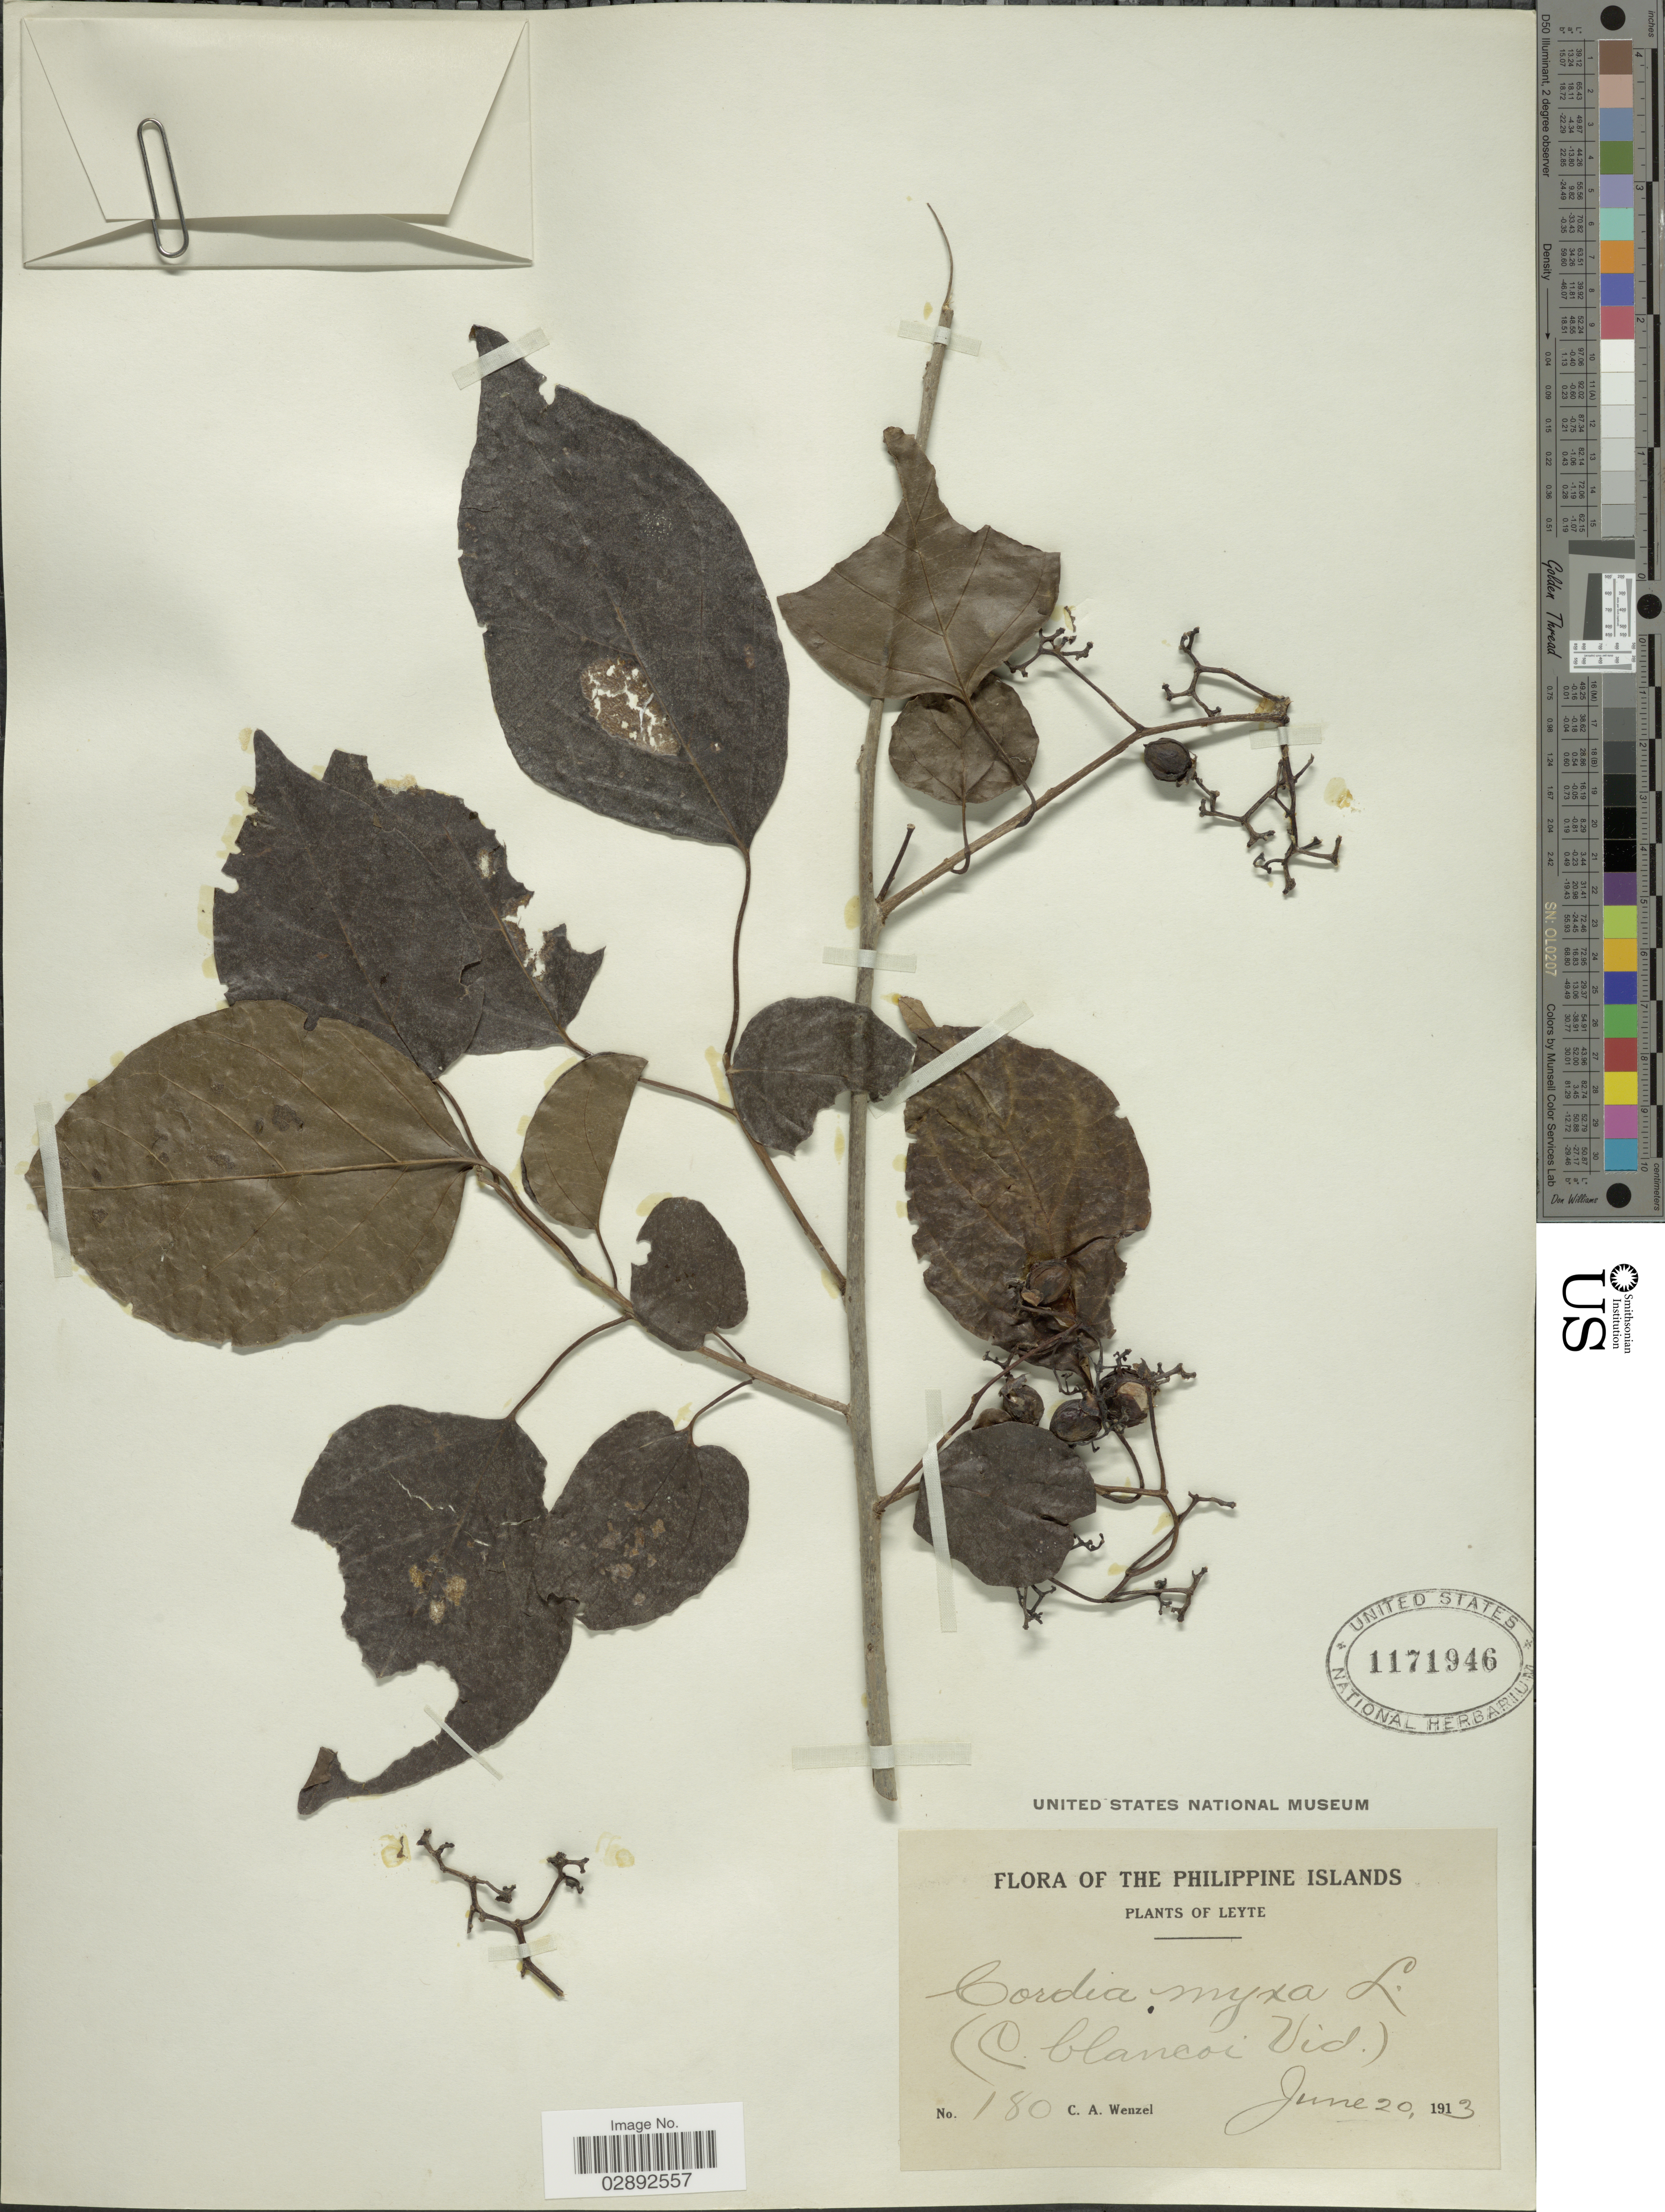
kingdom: Plantae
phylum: Tracheophyta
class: Magnoliopsida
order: Boraginales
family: Cordiaceae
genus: Cordia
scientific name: Cordia dichotoma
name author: G. Forst.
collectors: C. Wenzel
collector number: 180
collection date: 1913-06-20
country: Philippines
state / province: Eastern Visayas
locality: Leyte.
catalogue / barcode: US 1171946